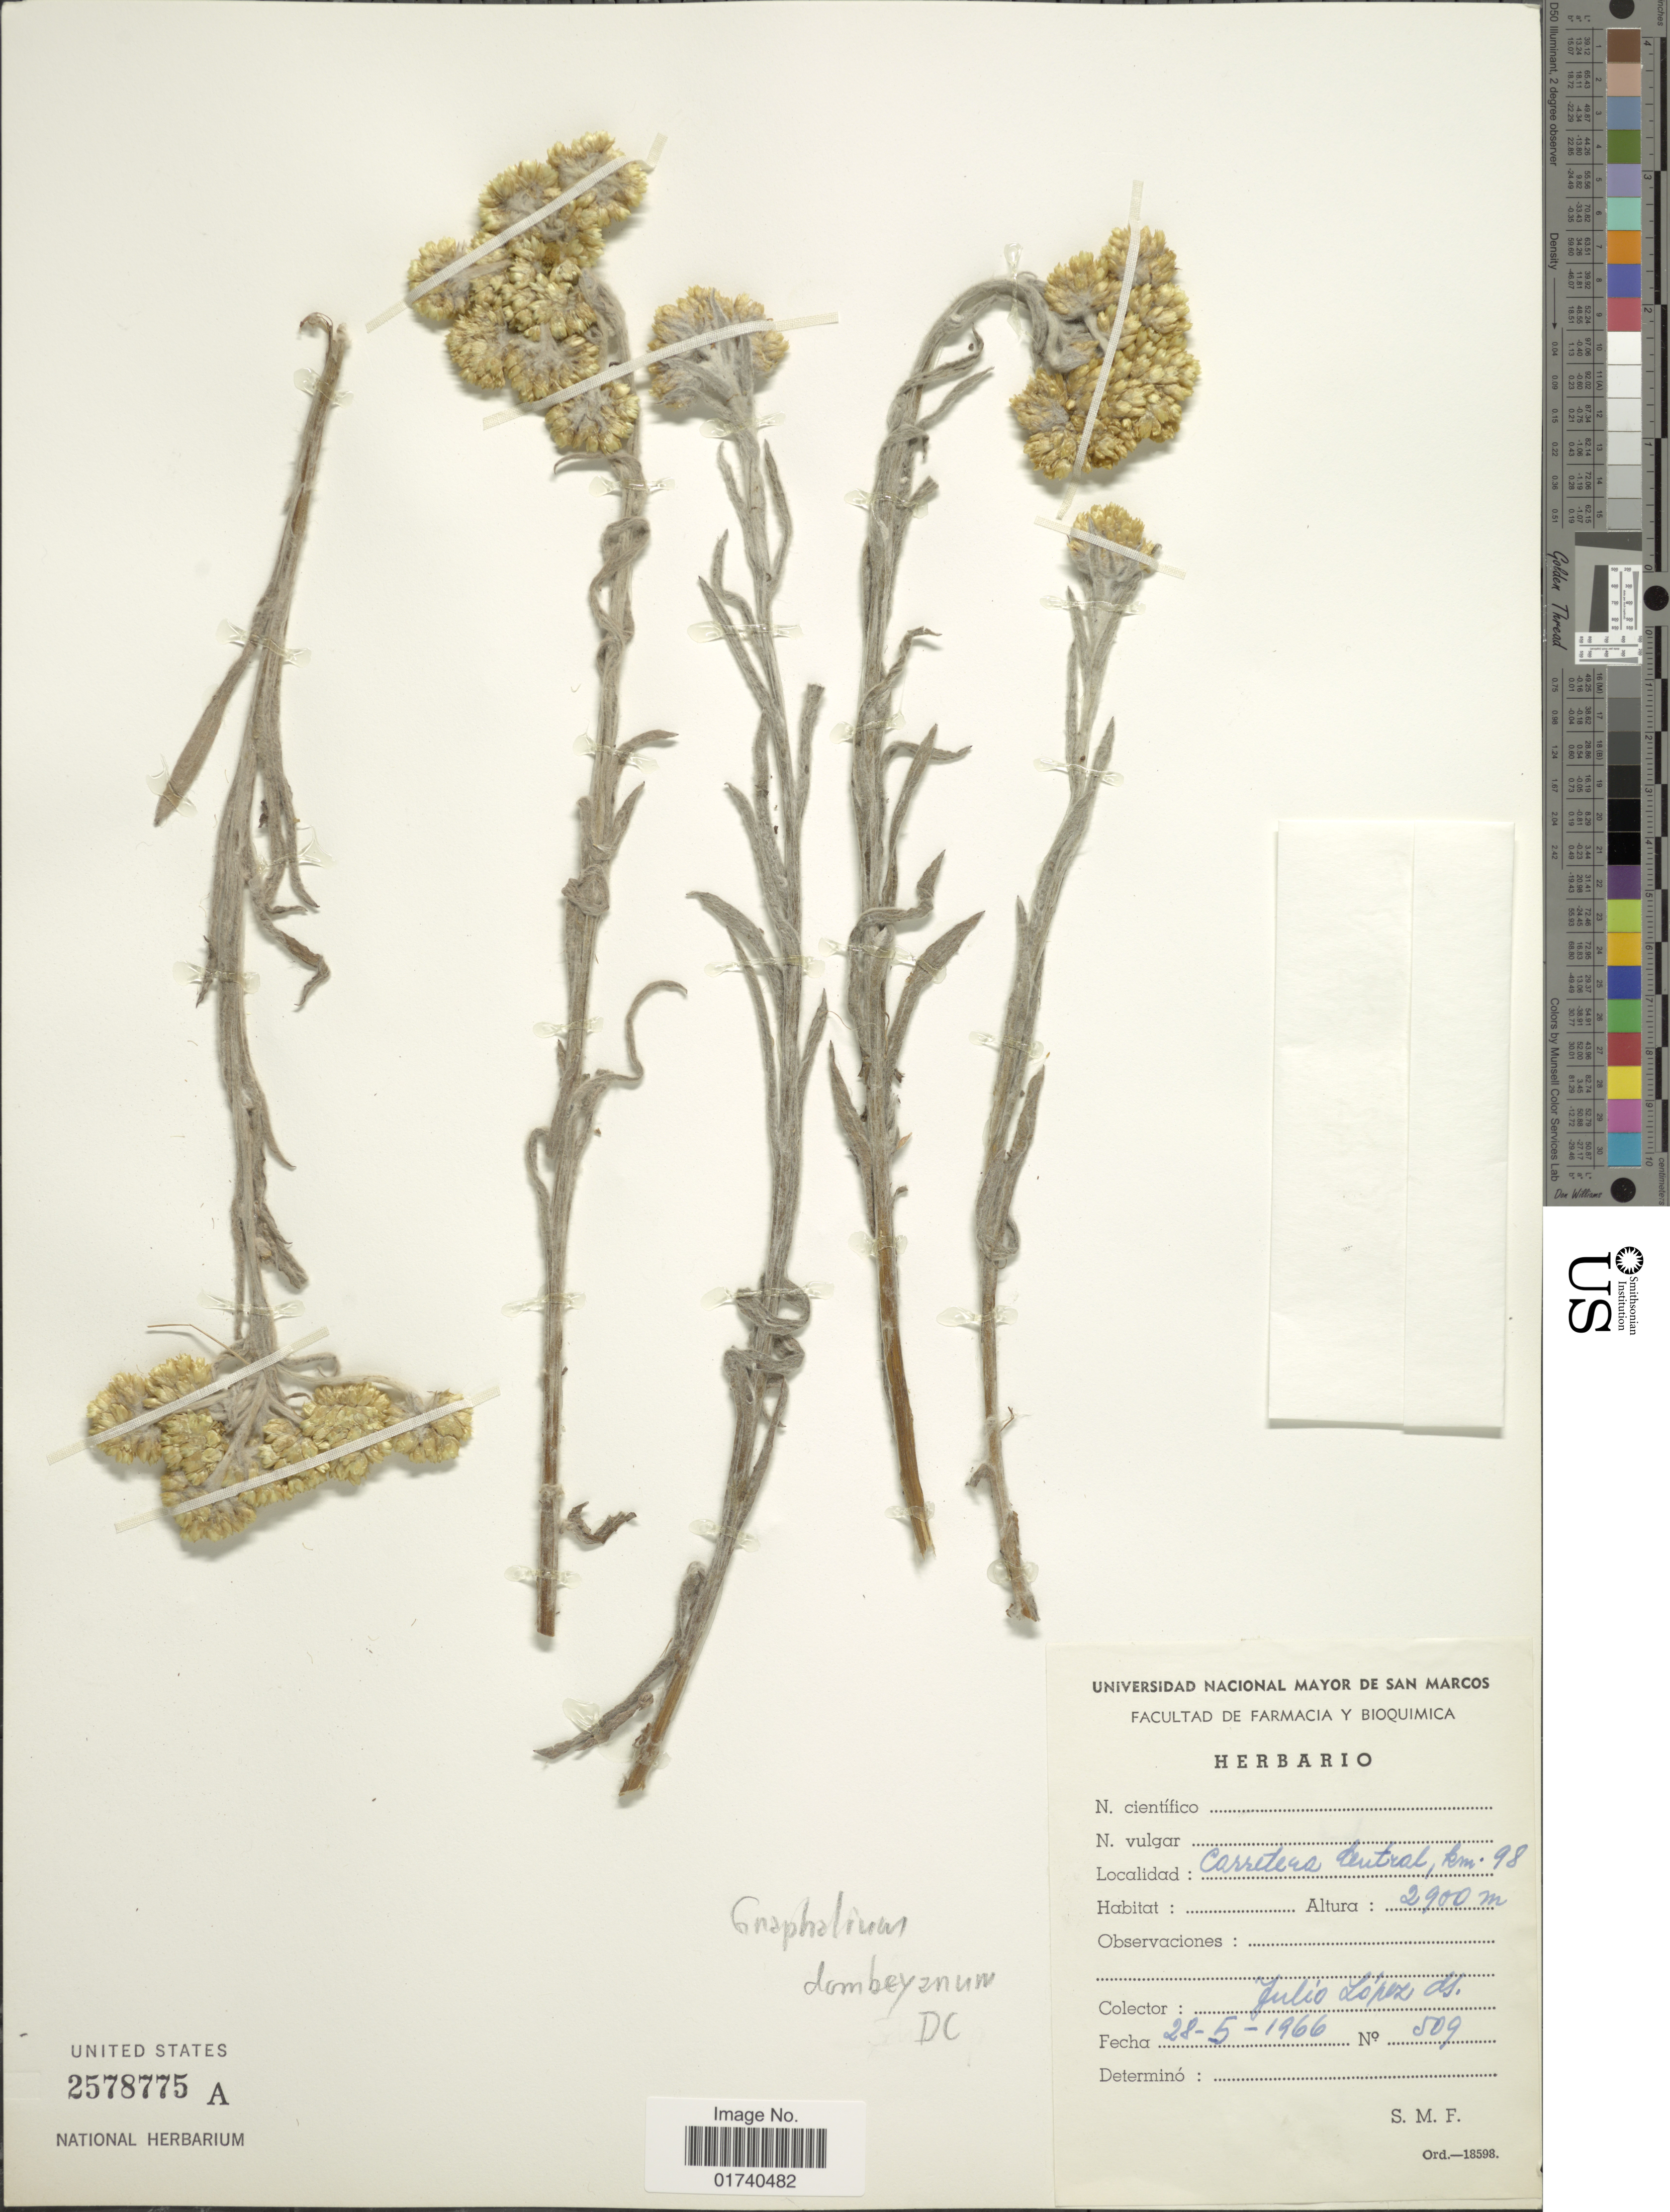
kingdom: Plantae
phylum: Tracheophyta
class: Magnoliopsida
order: Asterales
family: Asteraceae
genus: Pseudognaphalium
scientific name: Pseudognaphalium dombeyanum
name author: (DC.) Anderb.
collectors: J. Lopez M.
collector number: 509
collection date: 1966-05-28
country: Peru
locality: Carretera Central, km. 98.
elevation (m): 2900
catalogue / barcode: US 2578775A